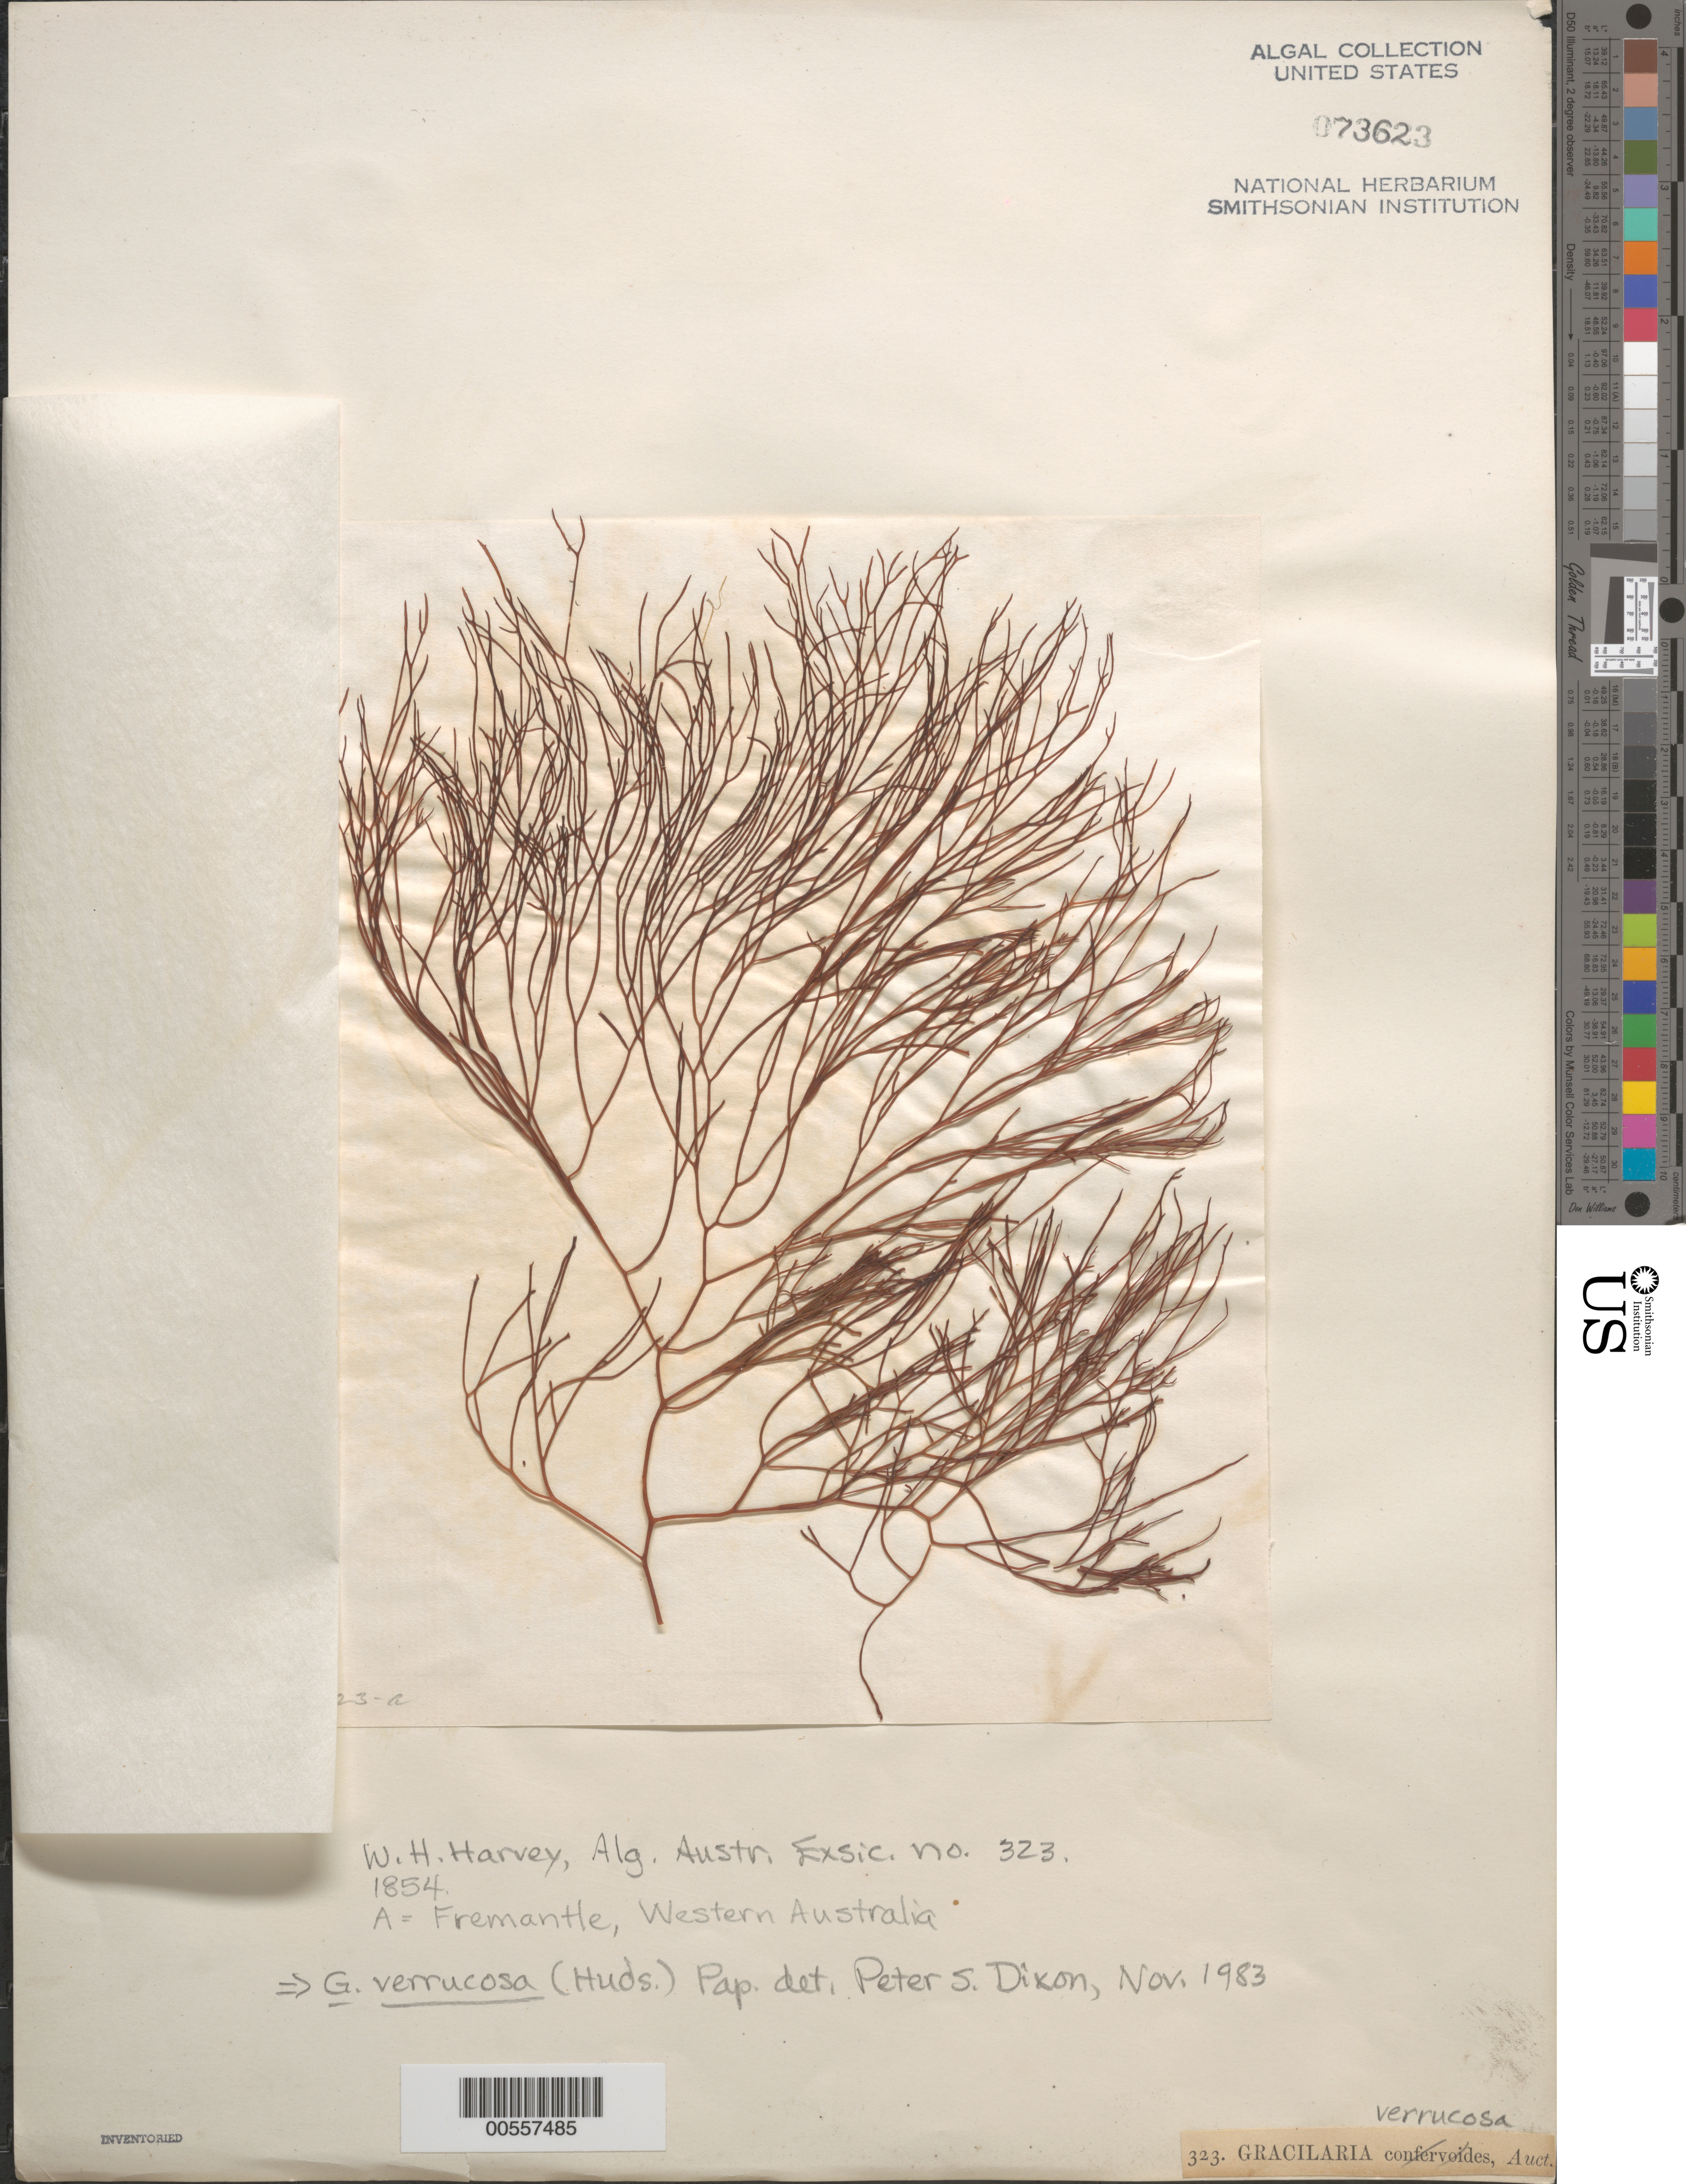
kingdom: Plantae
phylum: Rhodophyta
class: Florideophyceae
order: Gracilariales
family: Gracilariaceae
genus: Gracilariopsis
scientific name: Gracilariopsis longissima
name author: (S.G. Gmel.) Steentoft et al.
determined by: Algae name updating Project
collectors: W. Harvey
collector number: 323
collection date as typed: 1854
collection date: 1854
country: Australia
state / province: Western Australia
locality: Fremantle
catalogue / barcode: US 73623